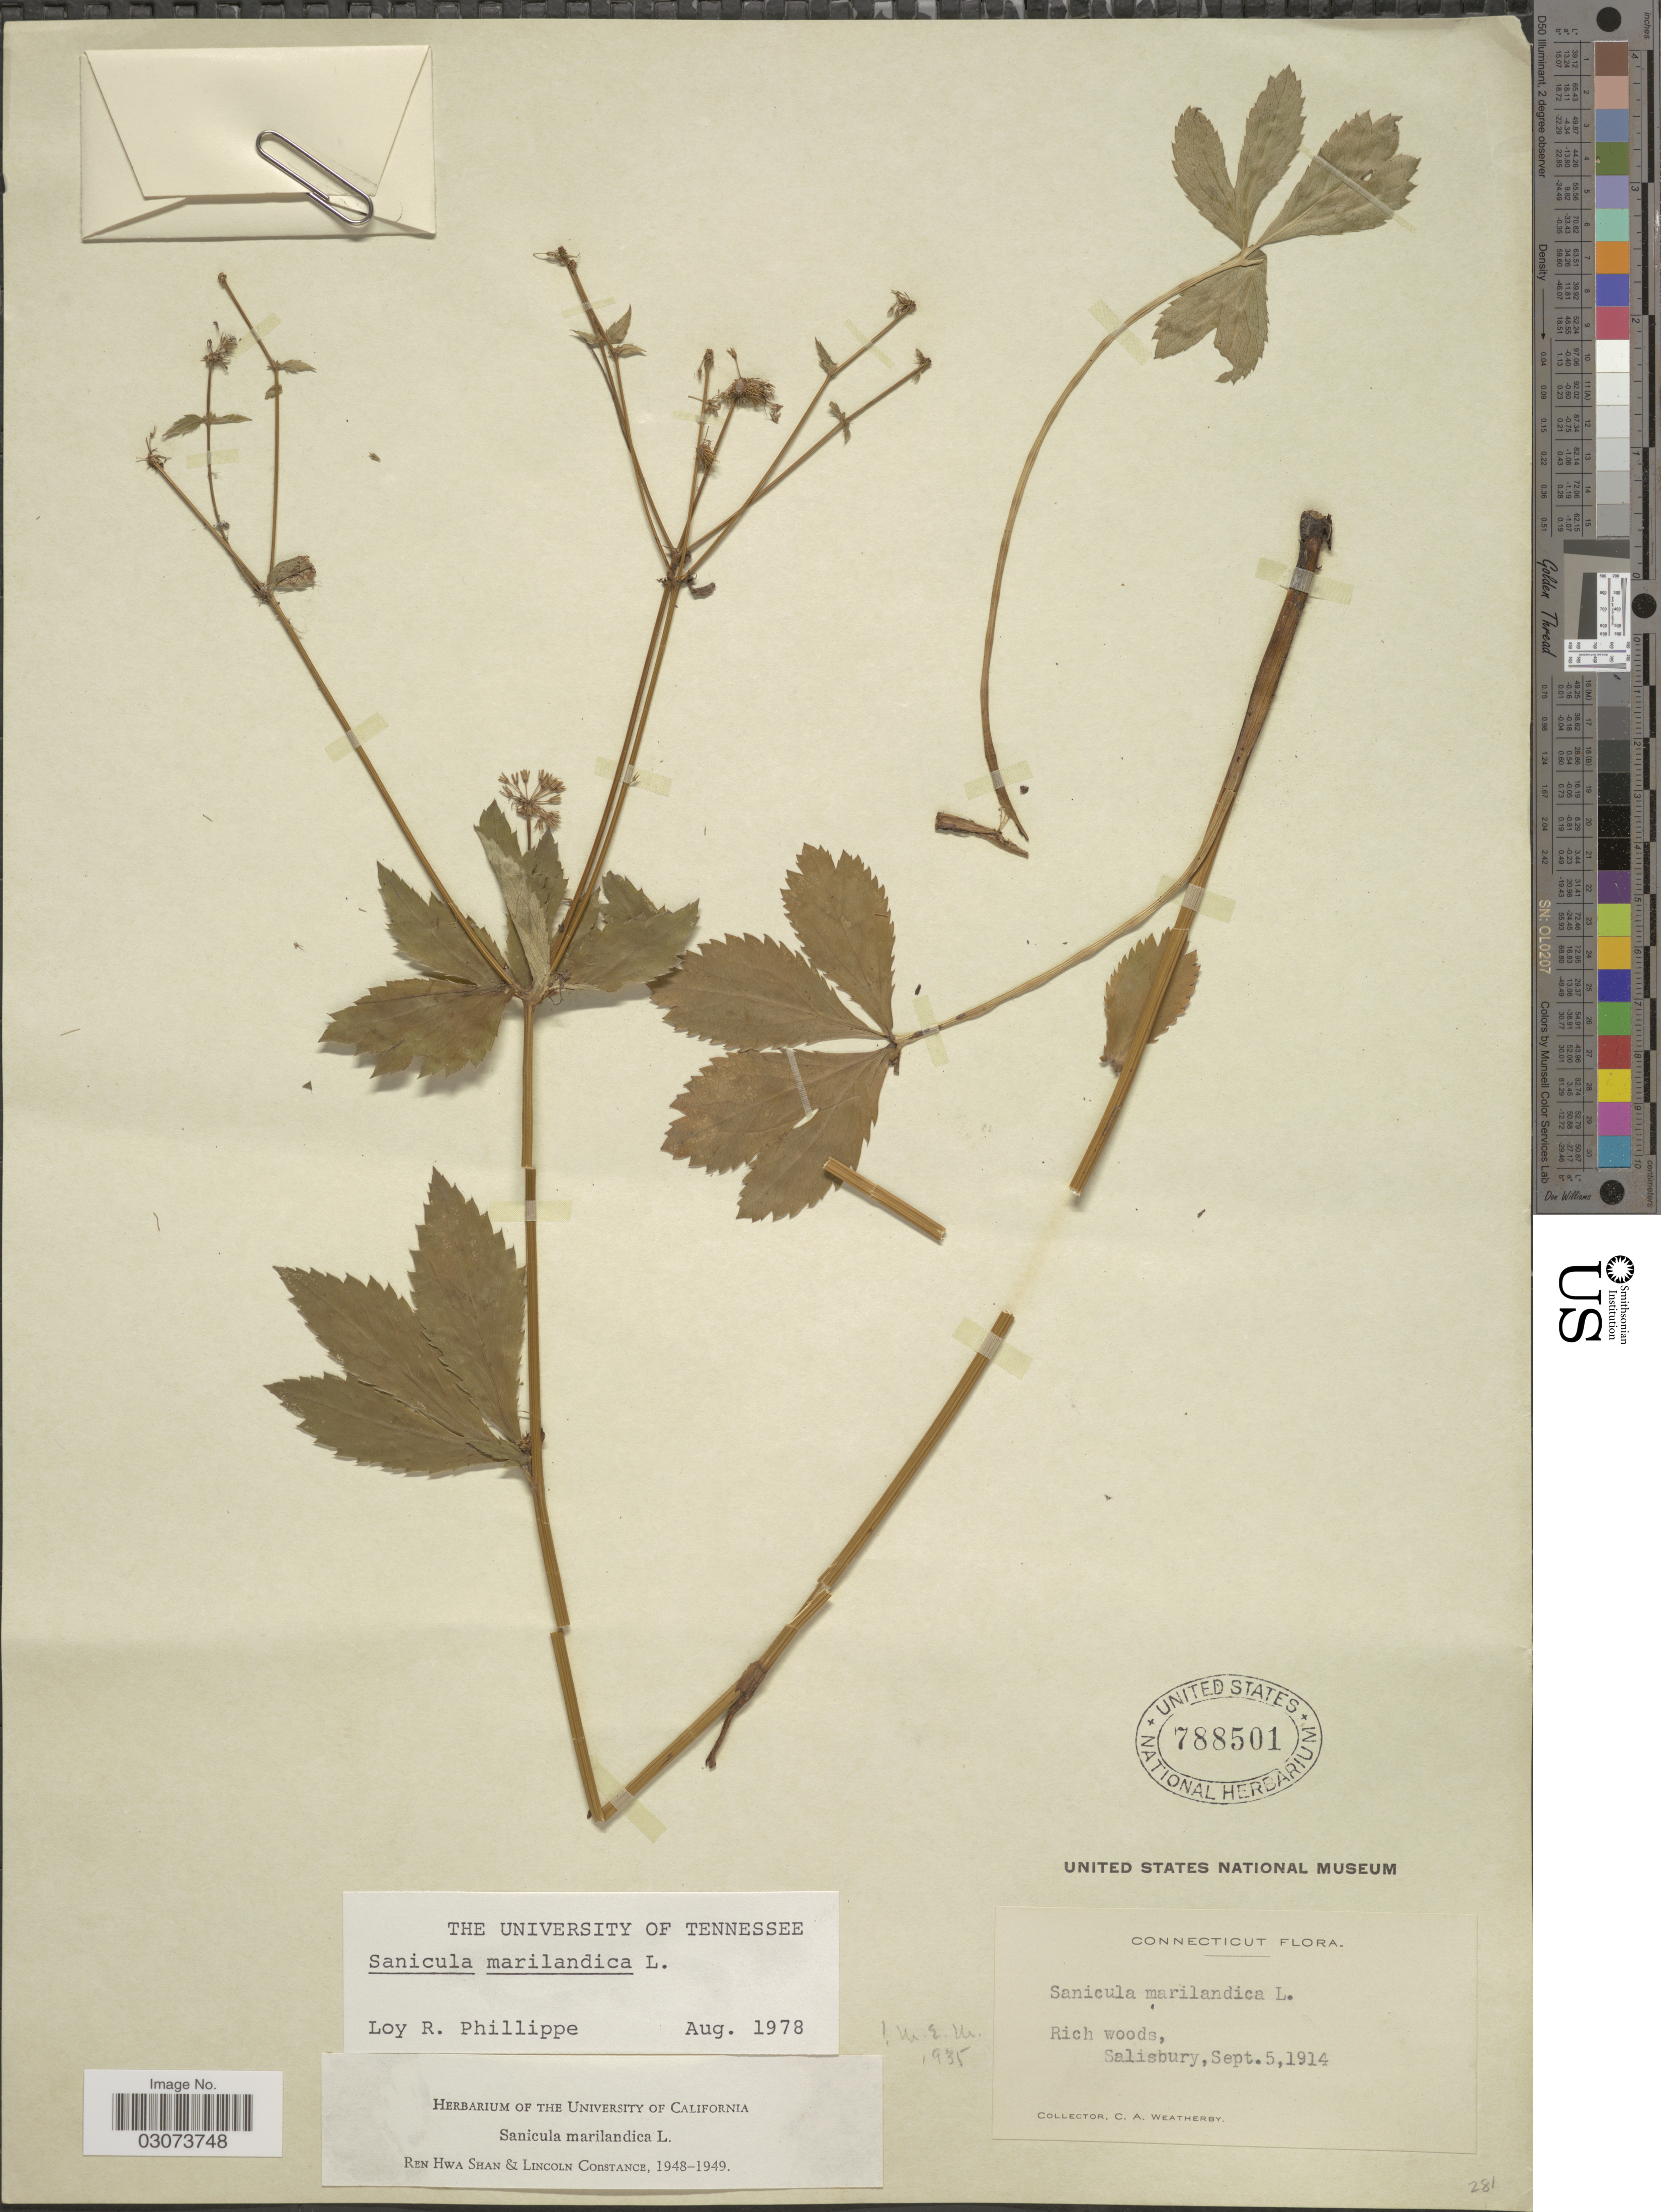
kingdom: Plantae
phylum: Tracheophyta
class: Magnoliopsida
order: Apiales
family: Apiaceae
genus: Sanicula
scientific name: Sanicula marilandica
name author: L.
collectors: C. A. Weatherby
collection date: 1914-09-05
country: United States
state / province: Connecticut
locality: Salisbury.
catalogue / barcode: US 788501